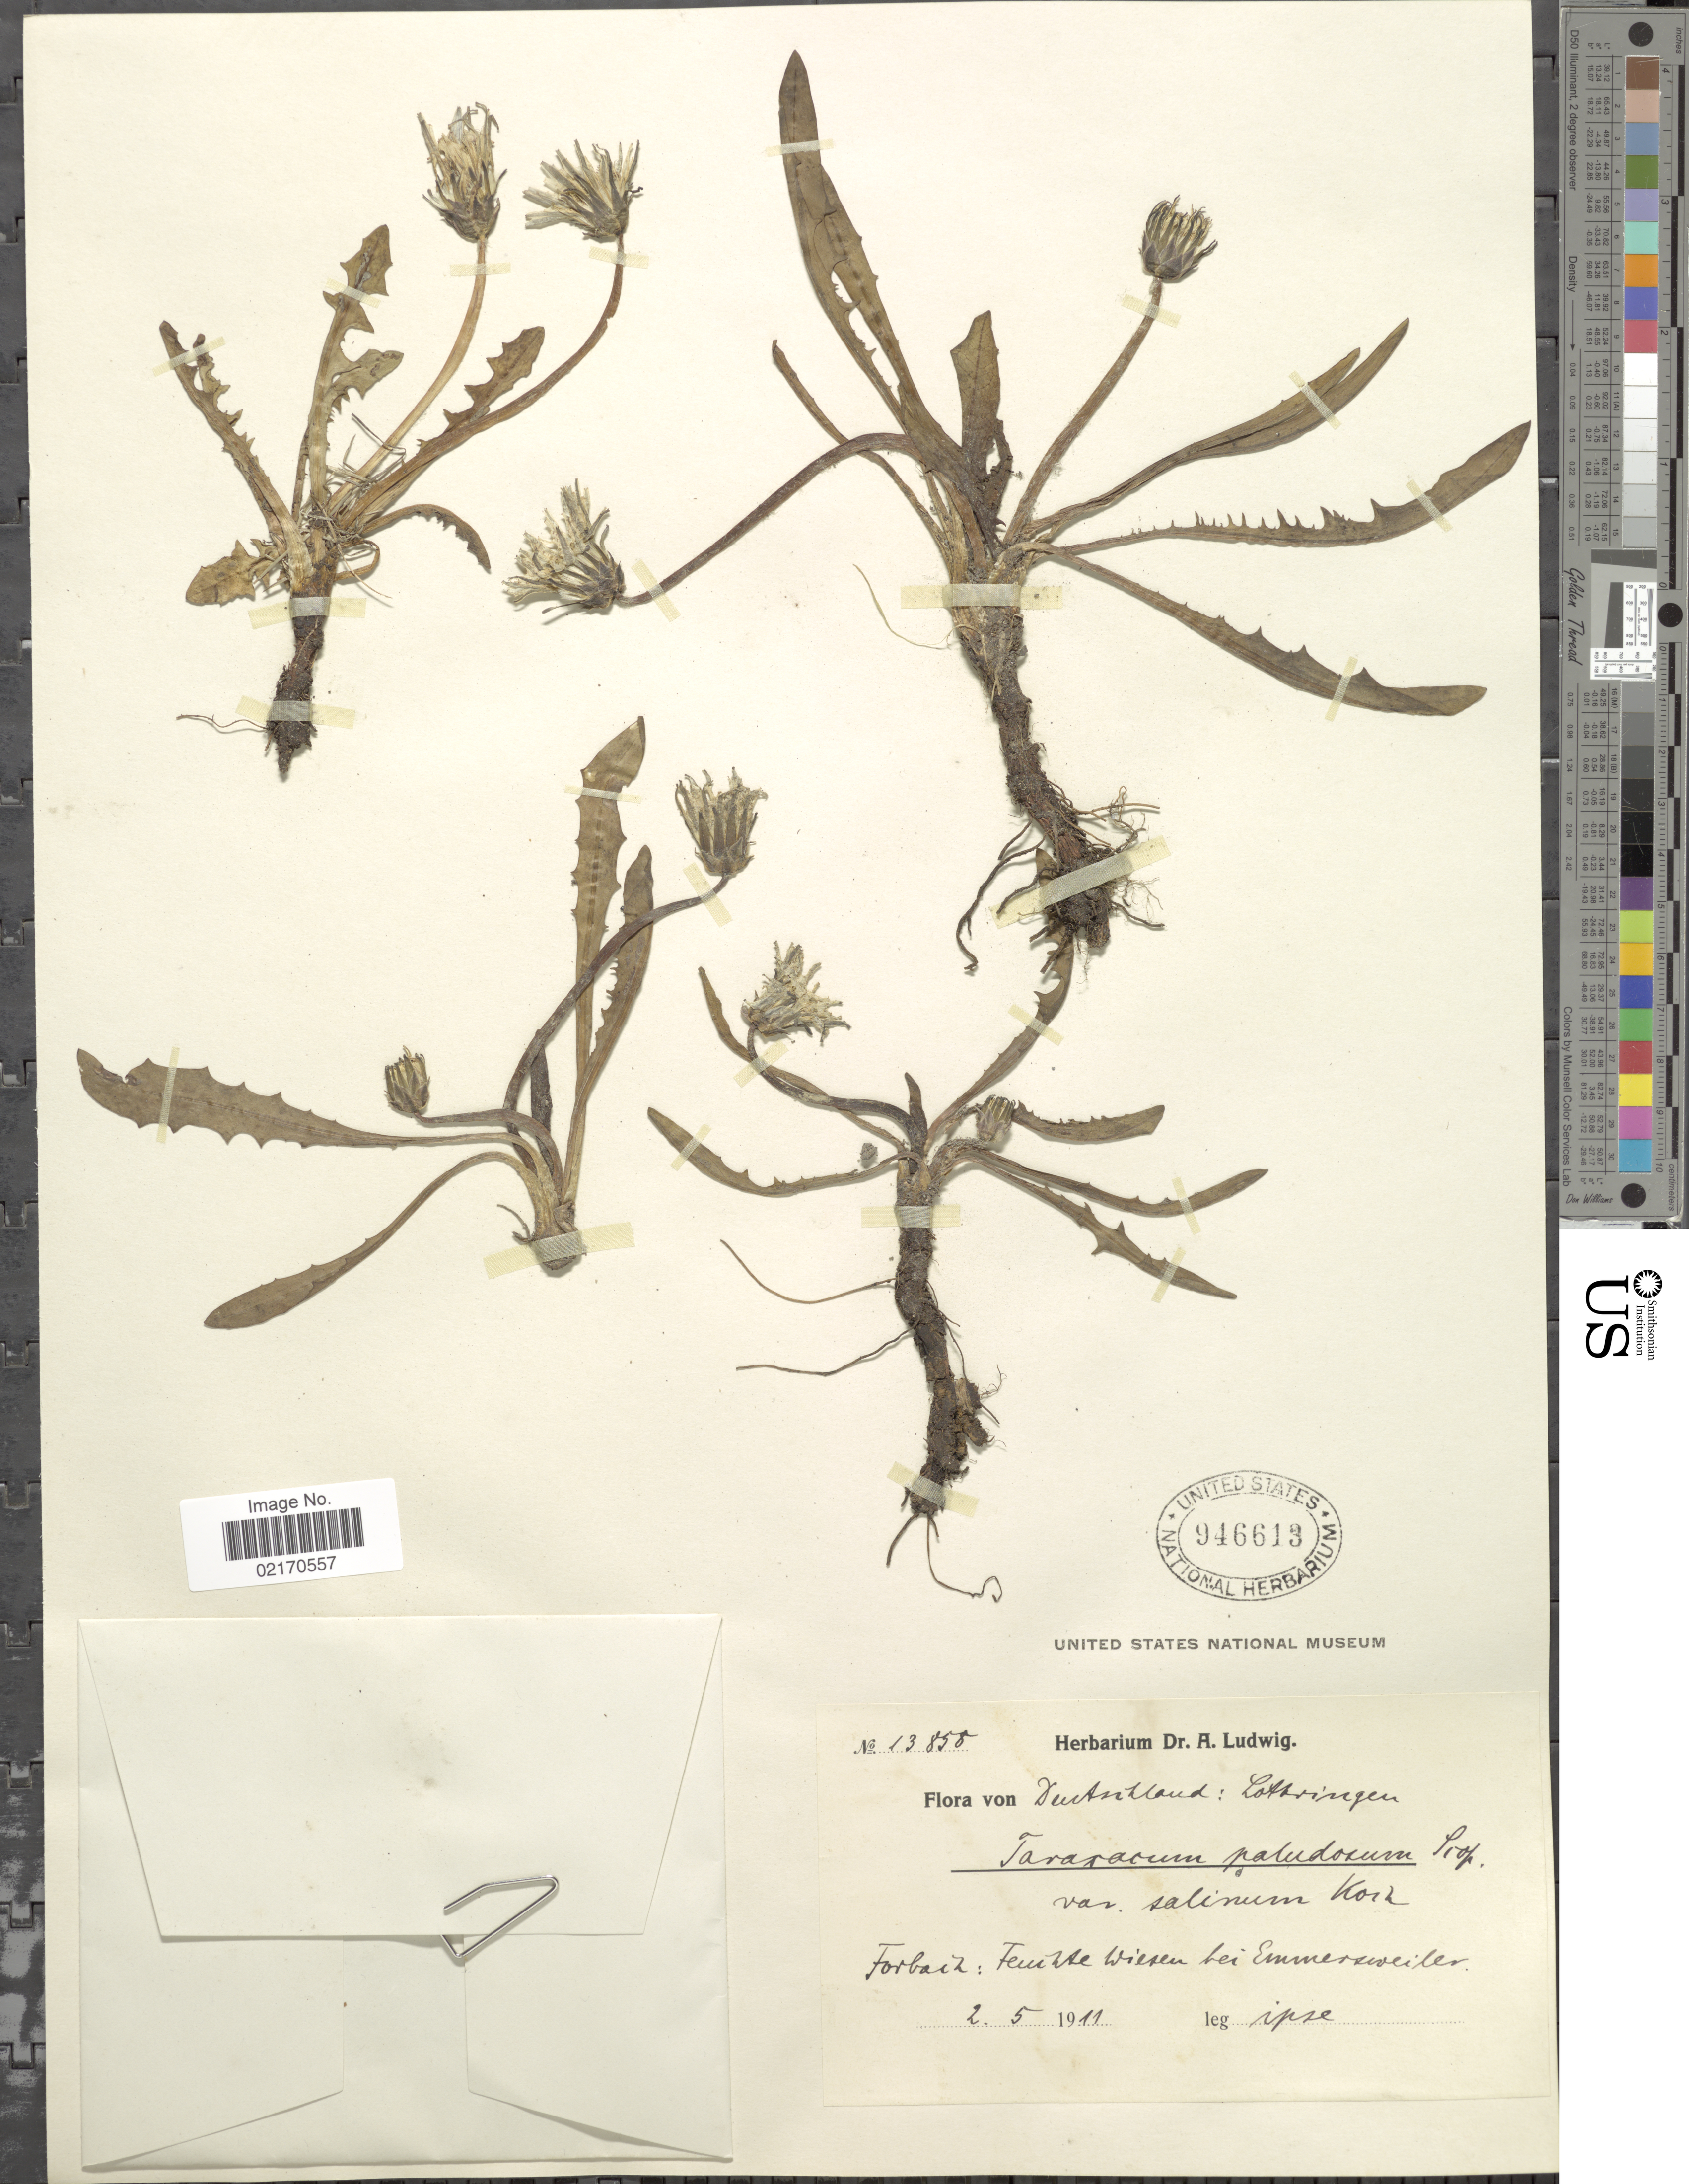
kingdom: Plantae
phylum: Tracheophyta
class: Magnoliopsida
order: Asterales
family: Asteraceae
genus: Taraxacum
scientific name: Taraxacum paludosum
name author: (Scop.) Crép.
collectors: A. Ludwig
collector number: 13858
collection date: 1911-05-02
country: Germany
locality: Deutschland: Lothringen, Forback: Feuchte Wiesen bei Summerzweilen. [interpreted]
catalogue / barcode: US 946613